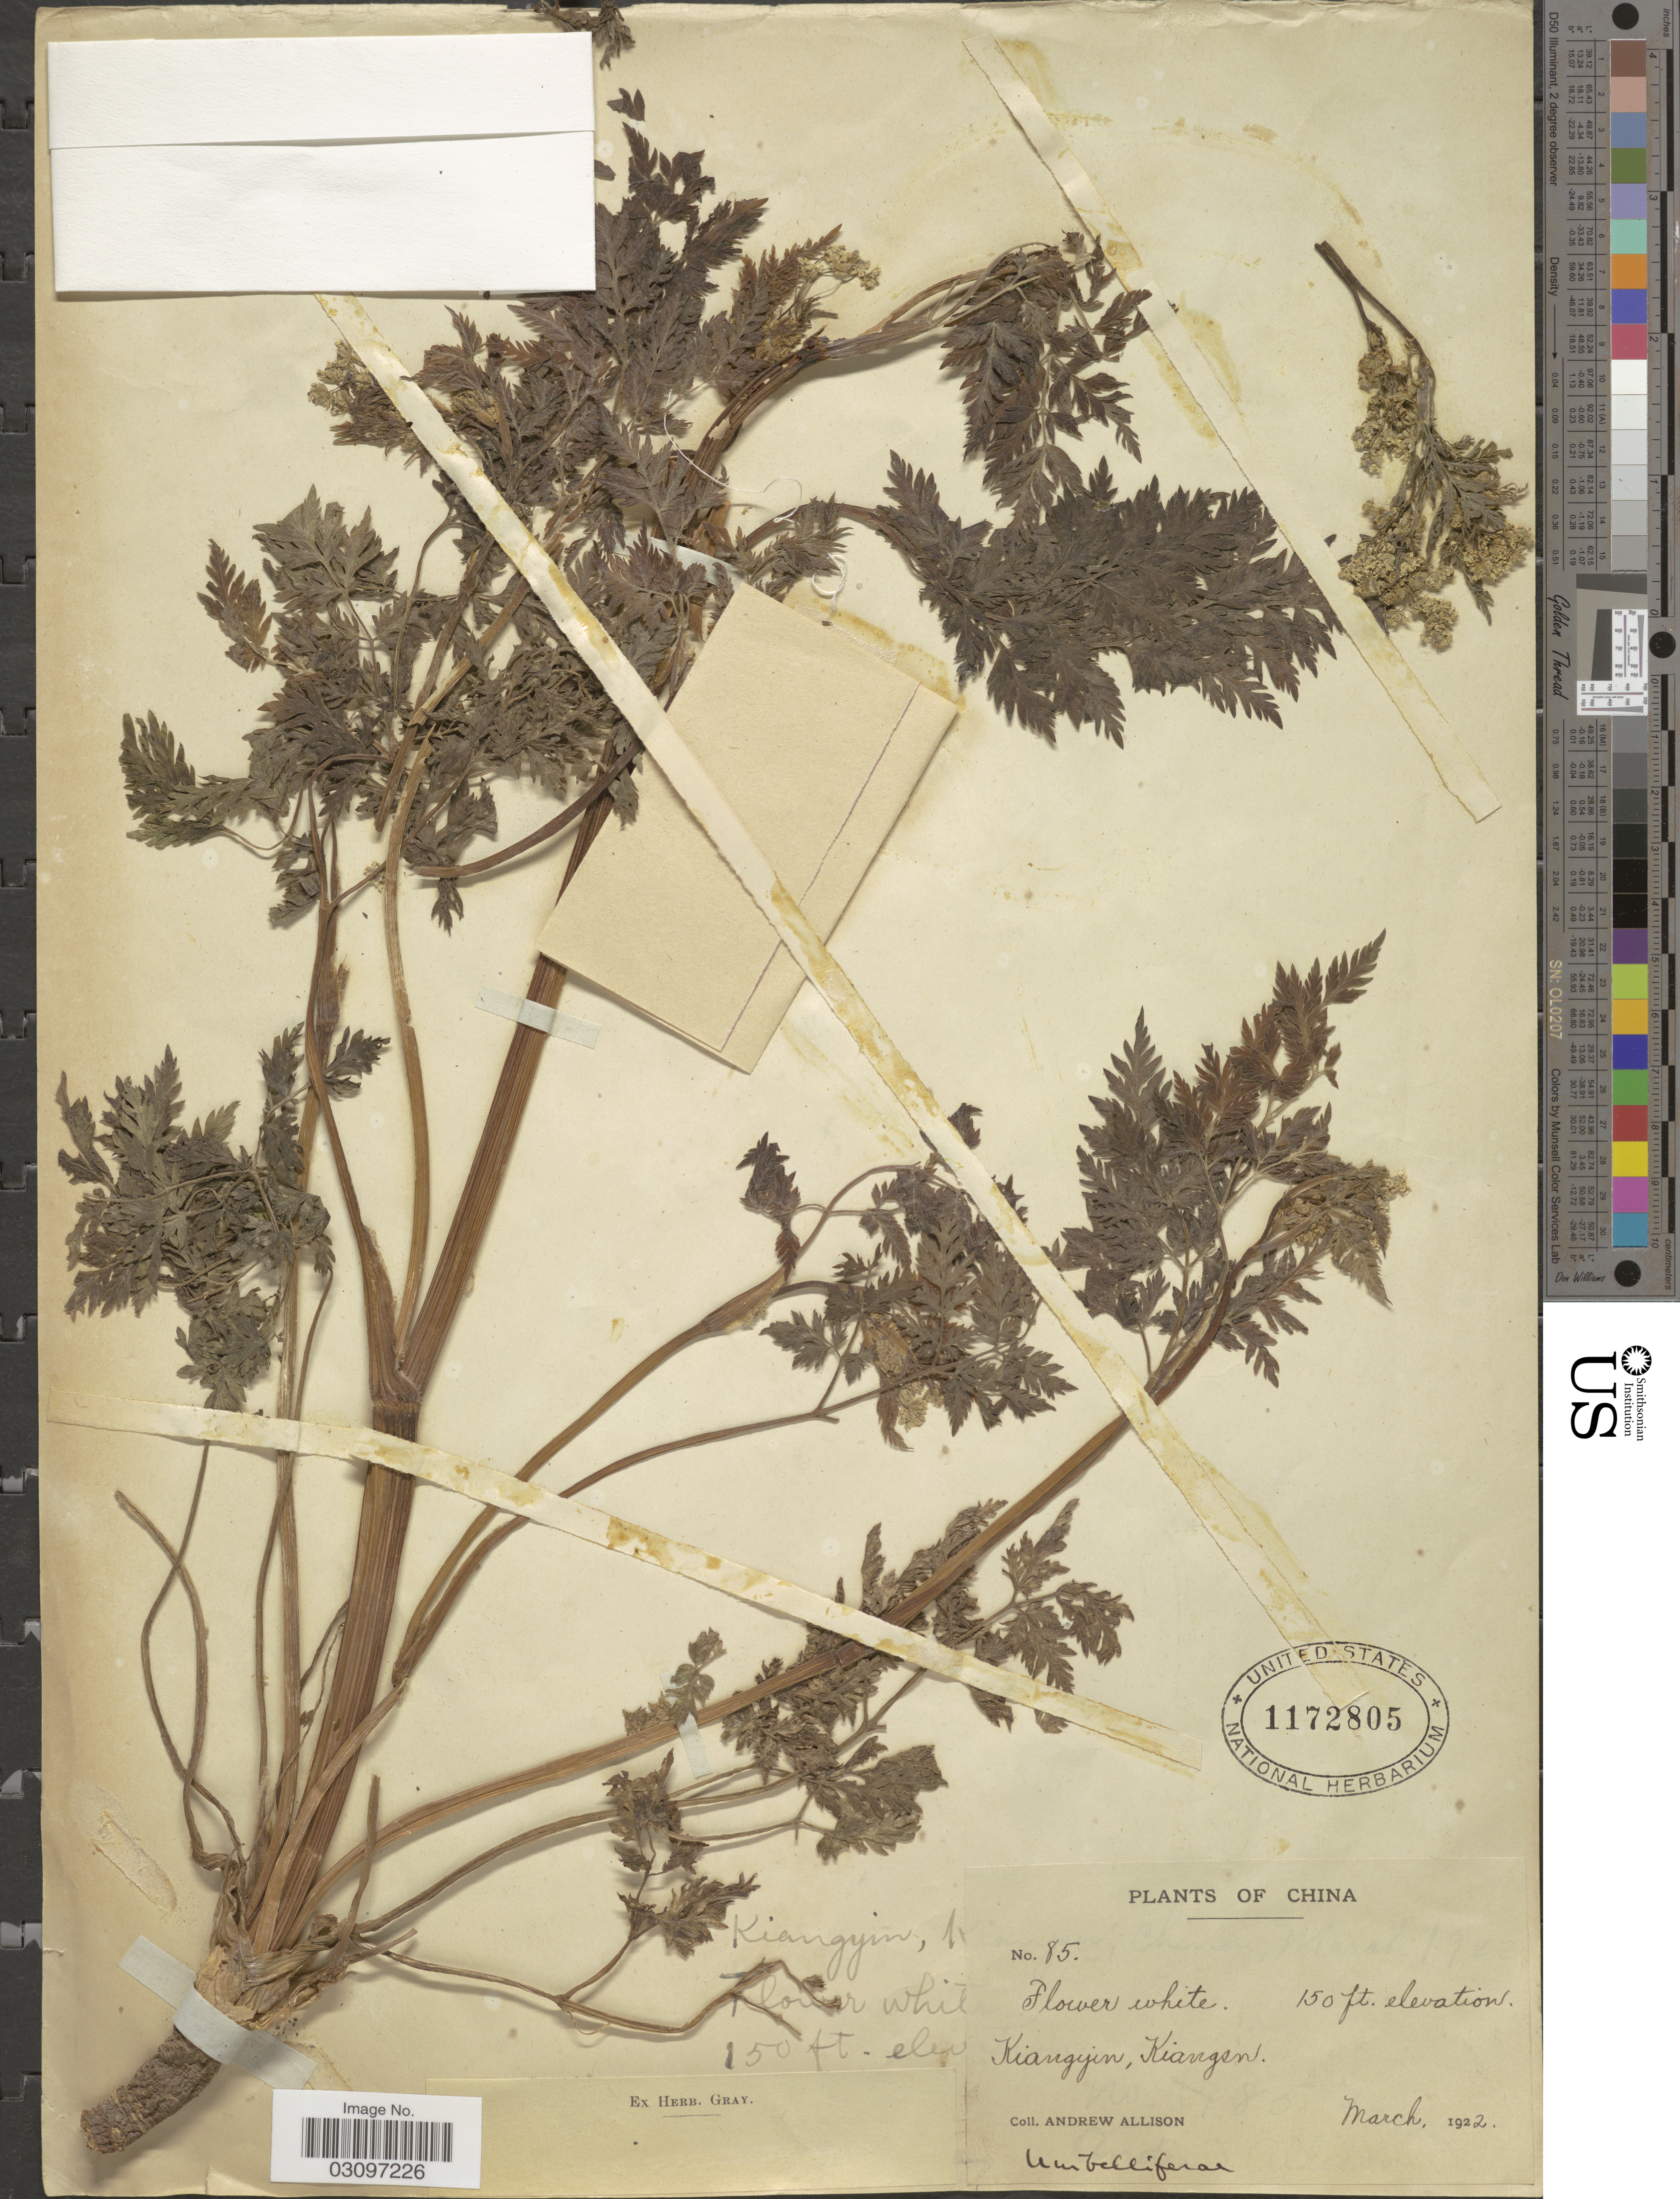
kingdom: Plantae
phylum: Tracheophyta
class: Magnoliopsida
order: Apiales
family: Apiaceae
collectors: A. Allison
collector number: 85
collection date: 1922-03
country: China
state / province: Jiangsu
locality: Kiangyin, Kiangsu.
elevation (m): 46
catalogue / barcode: US 1172805